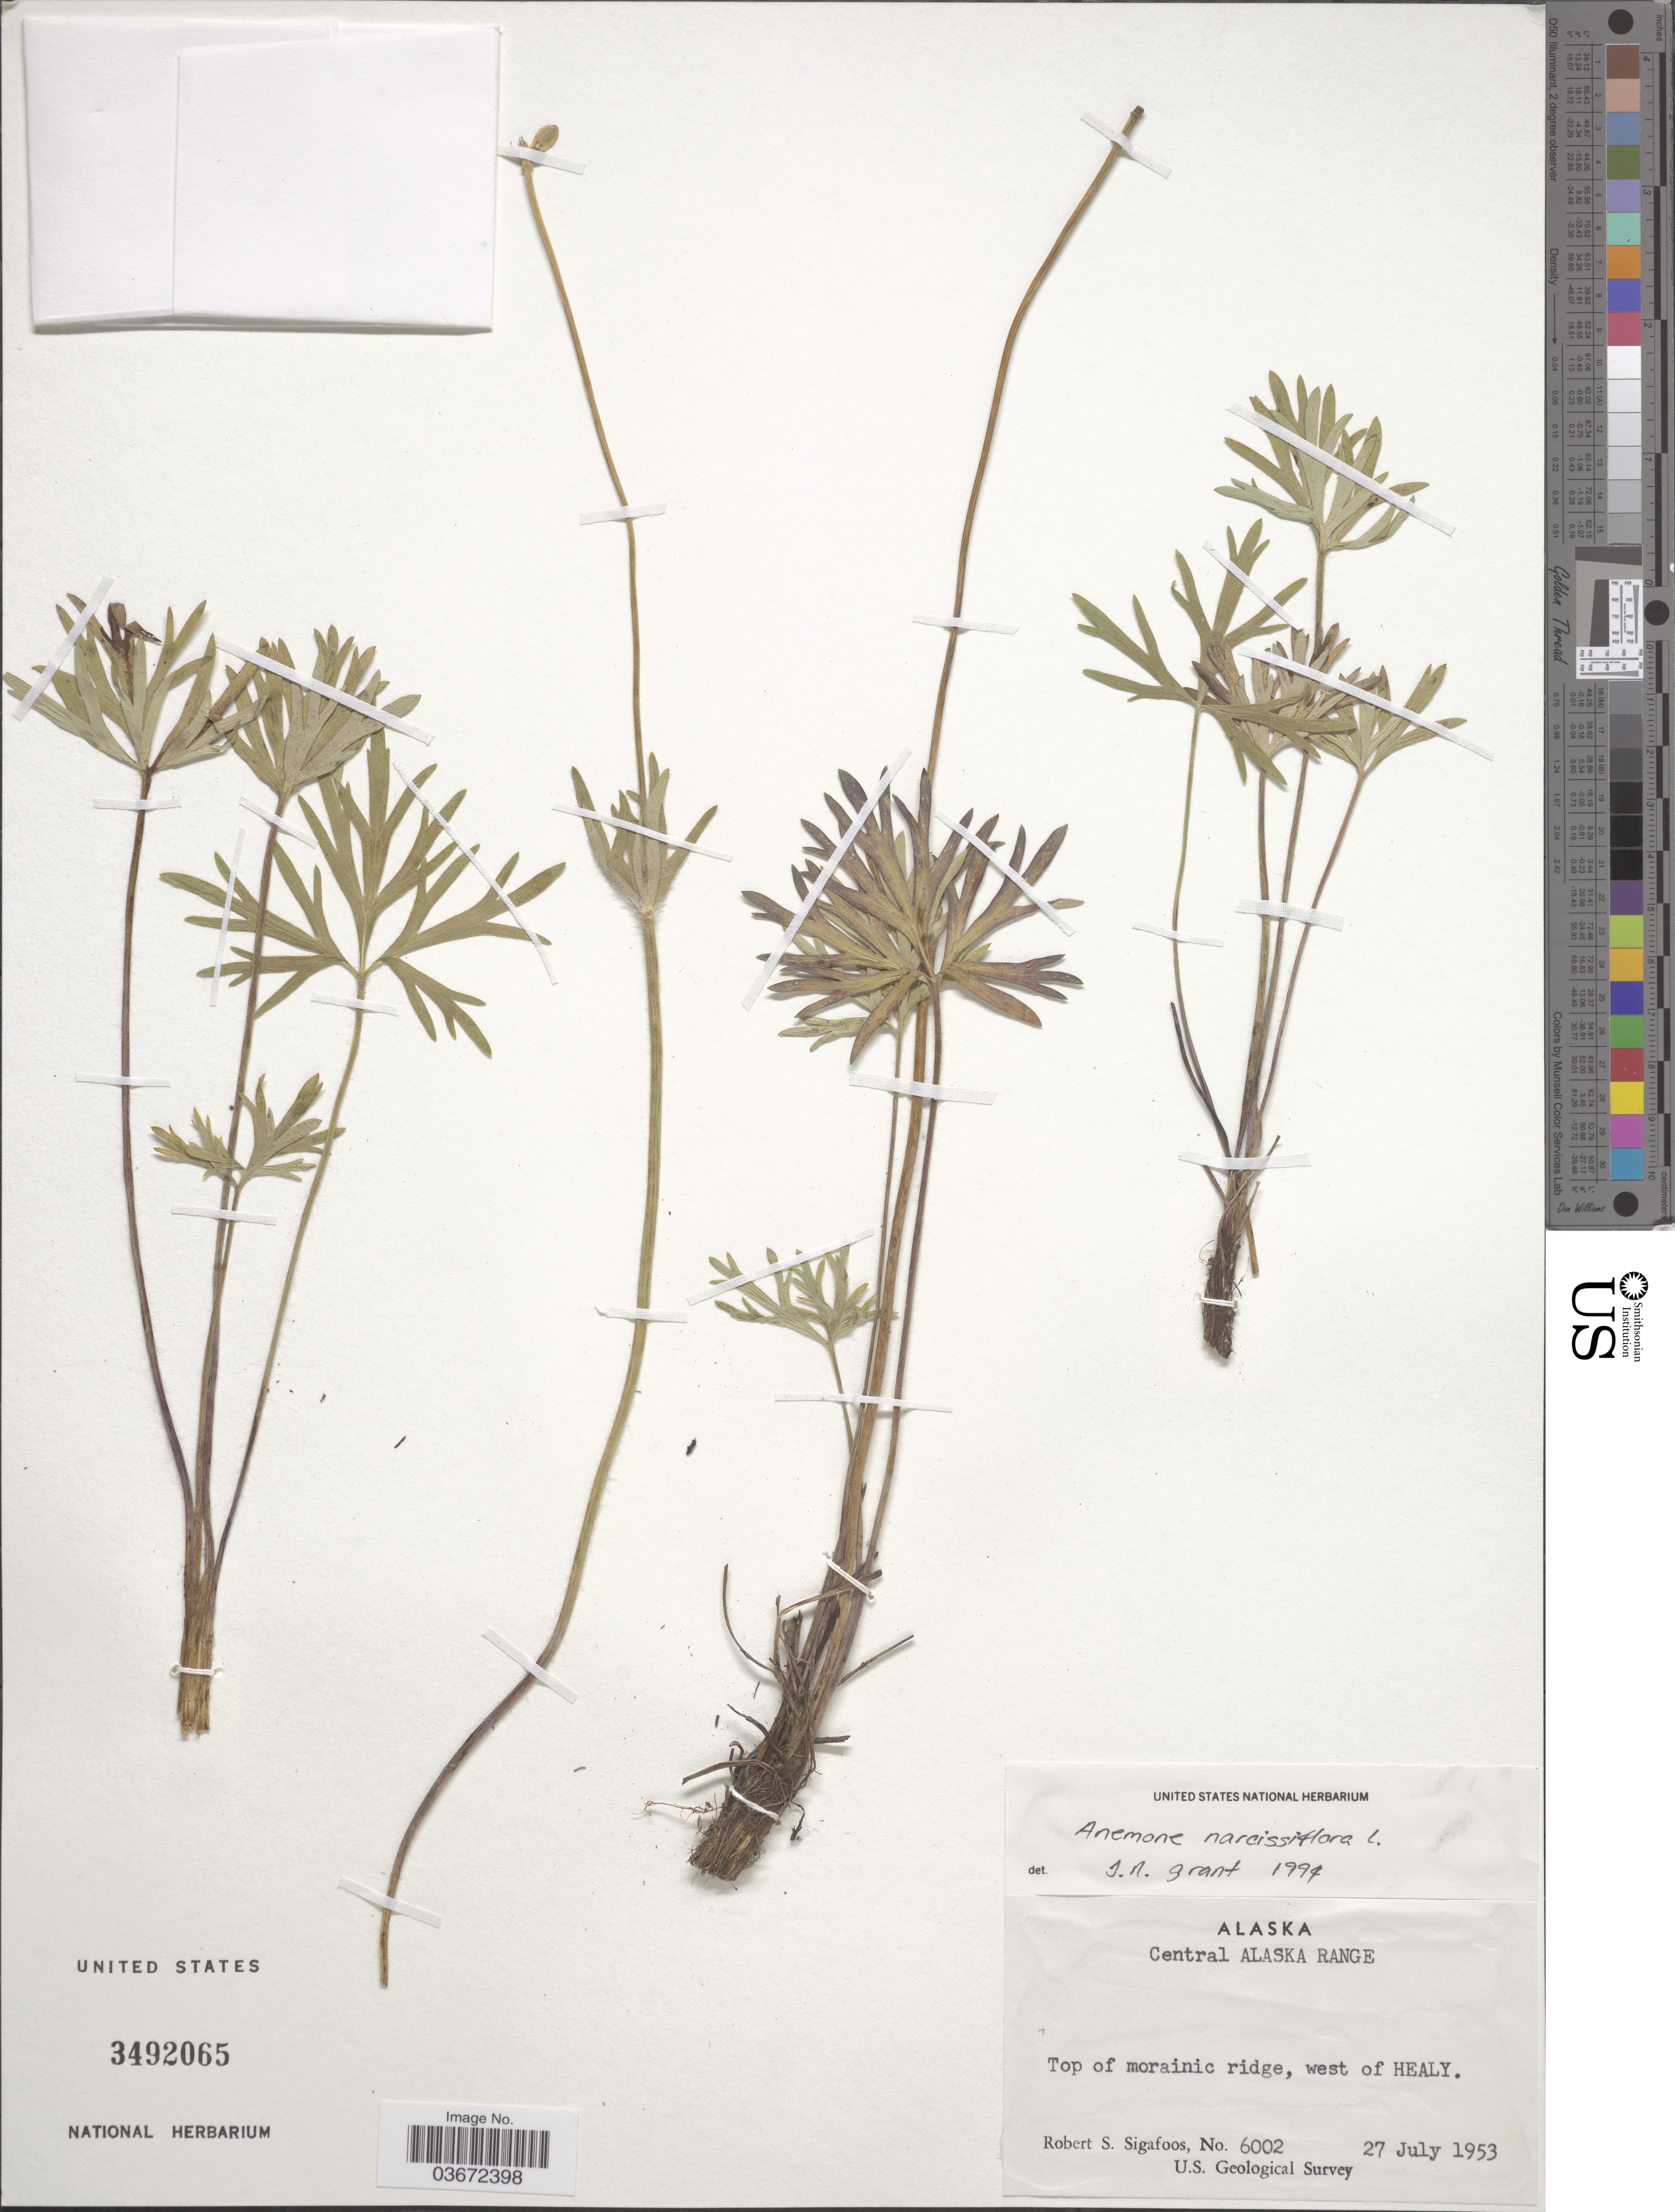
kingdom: Plantae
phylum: Tracheophyta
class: Magnoliopsida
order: Ranunculales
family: Ranunculaceae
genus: Anemone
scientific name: Anemone narcissiflora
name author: L.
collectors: R. Sigafoos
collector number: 6002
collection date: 1953-07-27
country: United States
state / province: Alaska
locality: Central Alaska Range, west of Healy.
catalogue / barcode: US 3492065